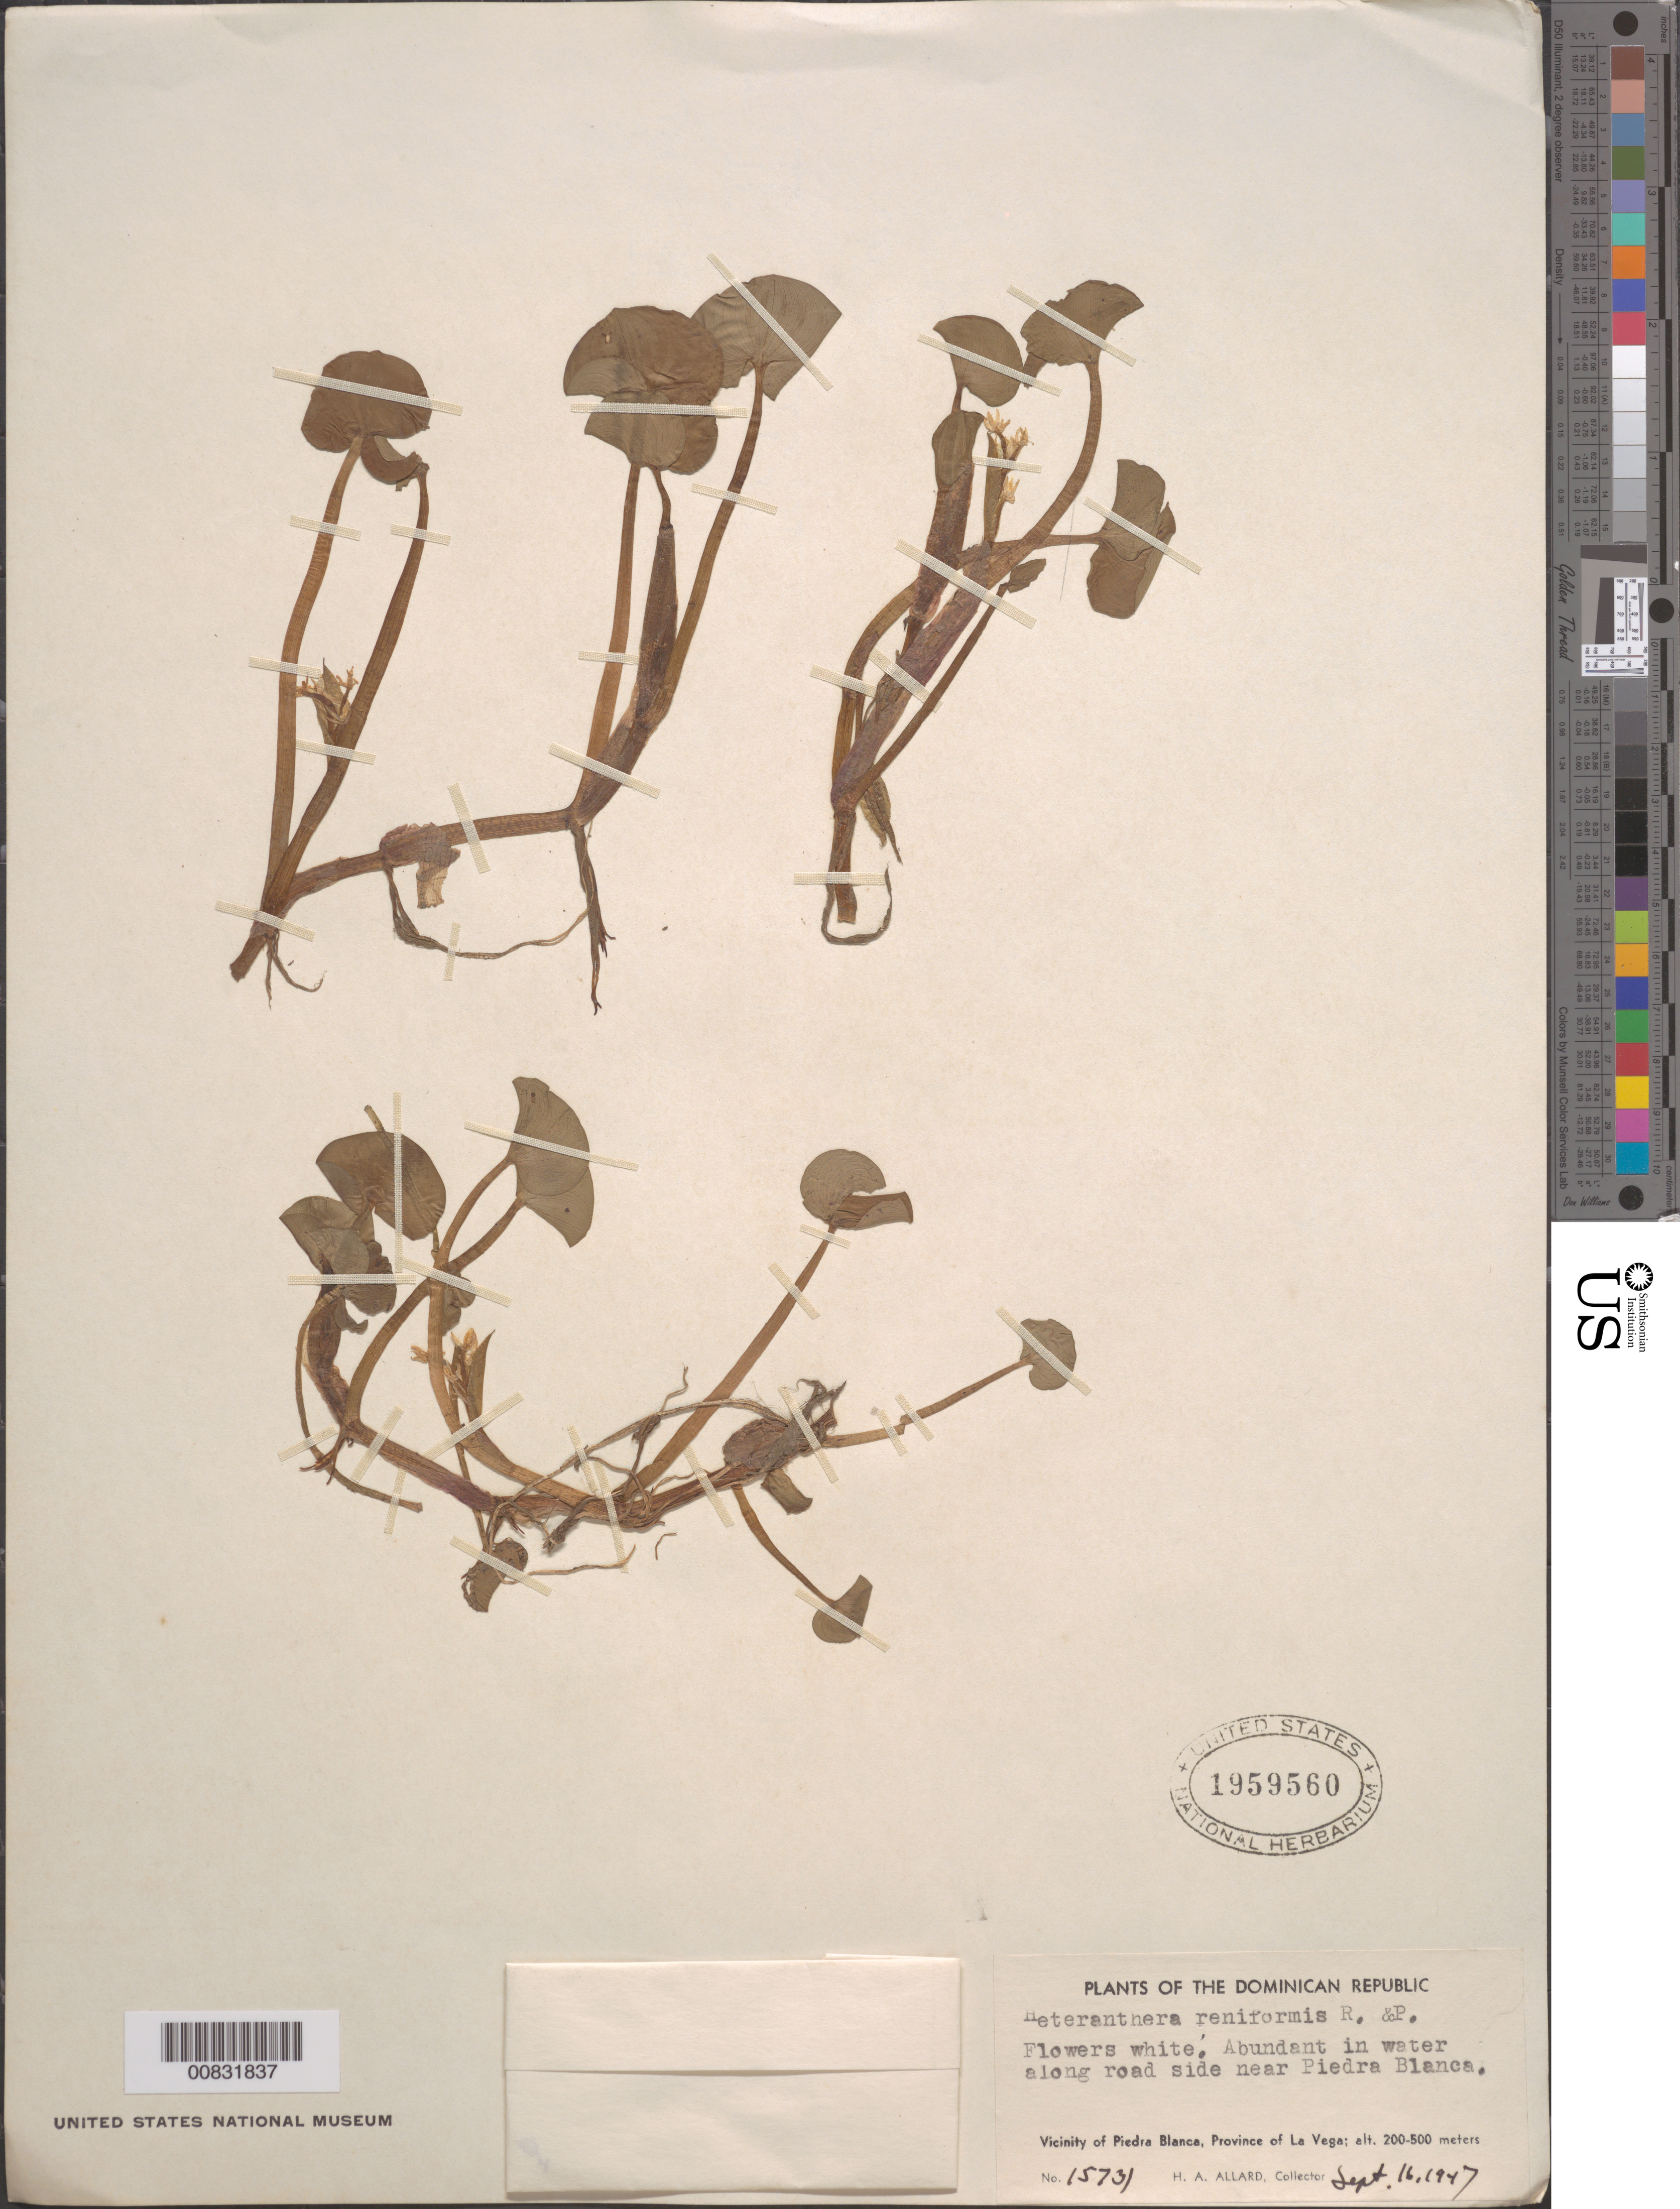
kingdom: Plantae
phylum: Tracheophyta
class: Liliopsida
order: Commelinales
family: Pontederiaceae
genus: Heteranthera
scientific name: Heteranthera reniformis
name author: Ruiz & Pav.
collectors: H. A. Allard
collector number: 15731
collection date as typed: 16 Sep 1947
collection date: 1947-09-16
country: Dominican Republic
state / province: La Vega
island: Hispaniola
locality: Vicinity of Piedra Blanca. Along roadside near Piedra Blanca.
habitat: In water.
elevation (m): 200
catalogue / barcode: US 1959560